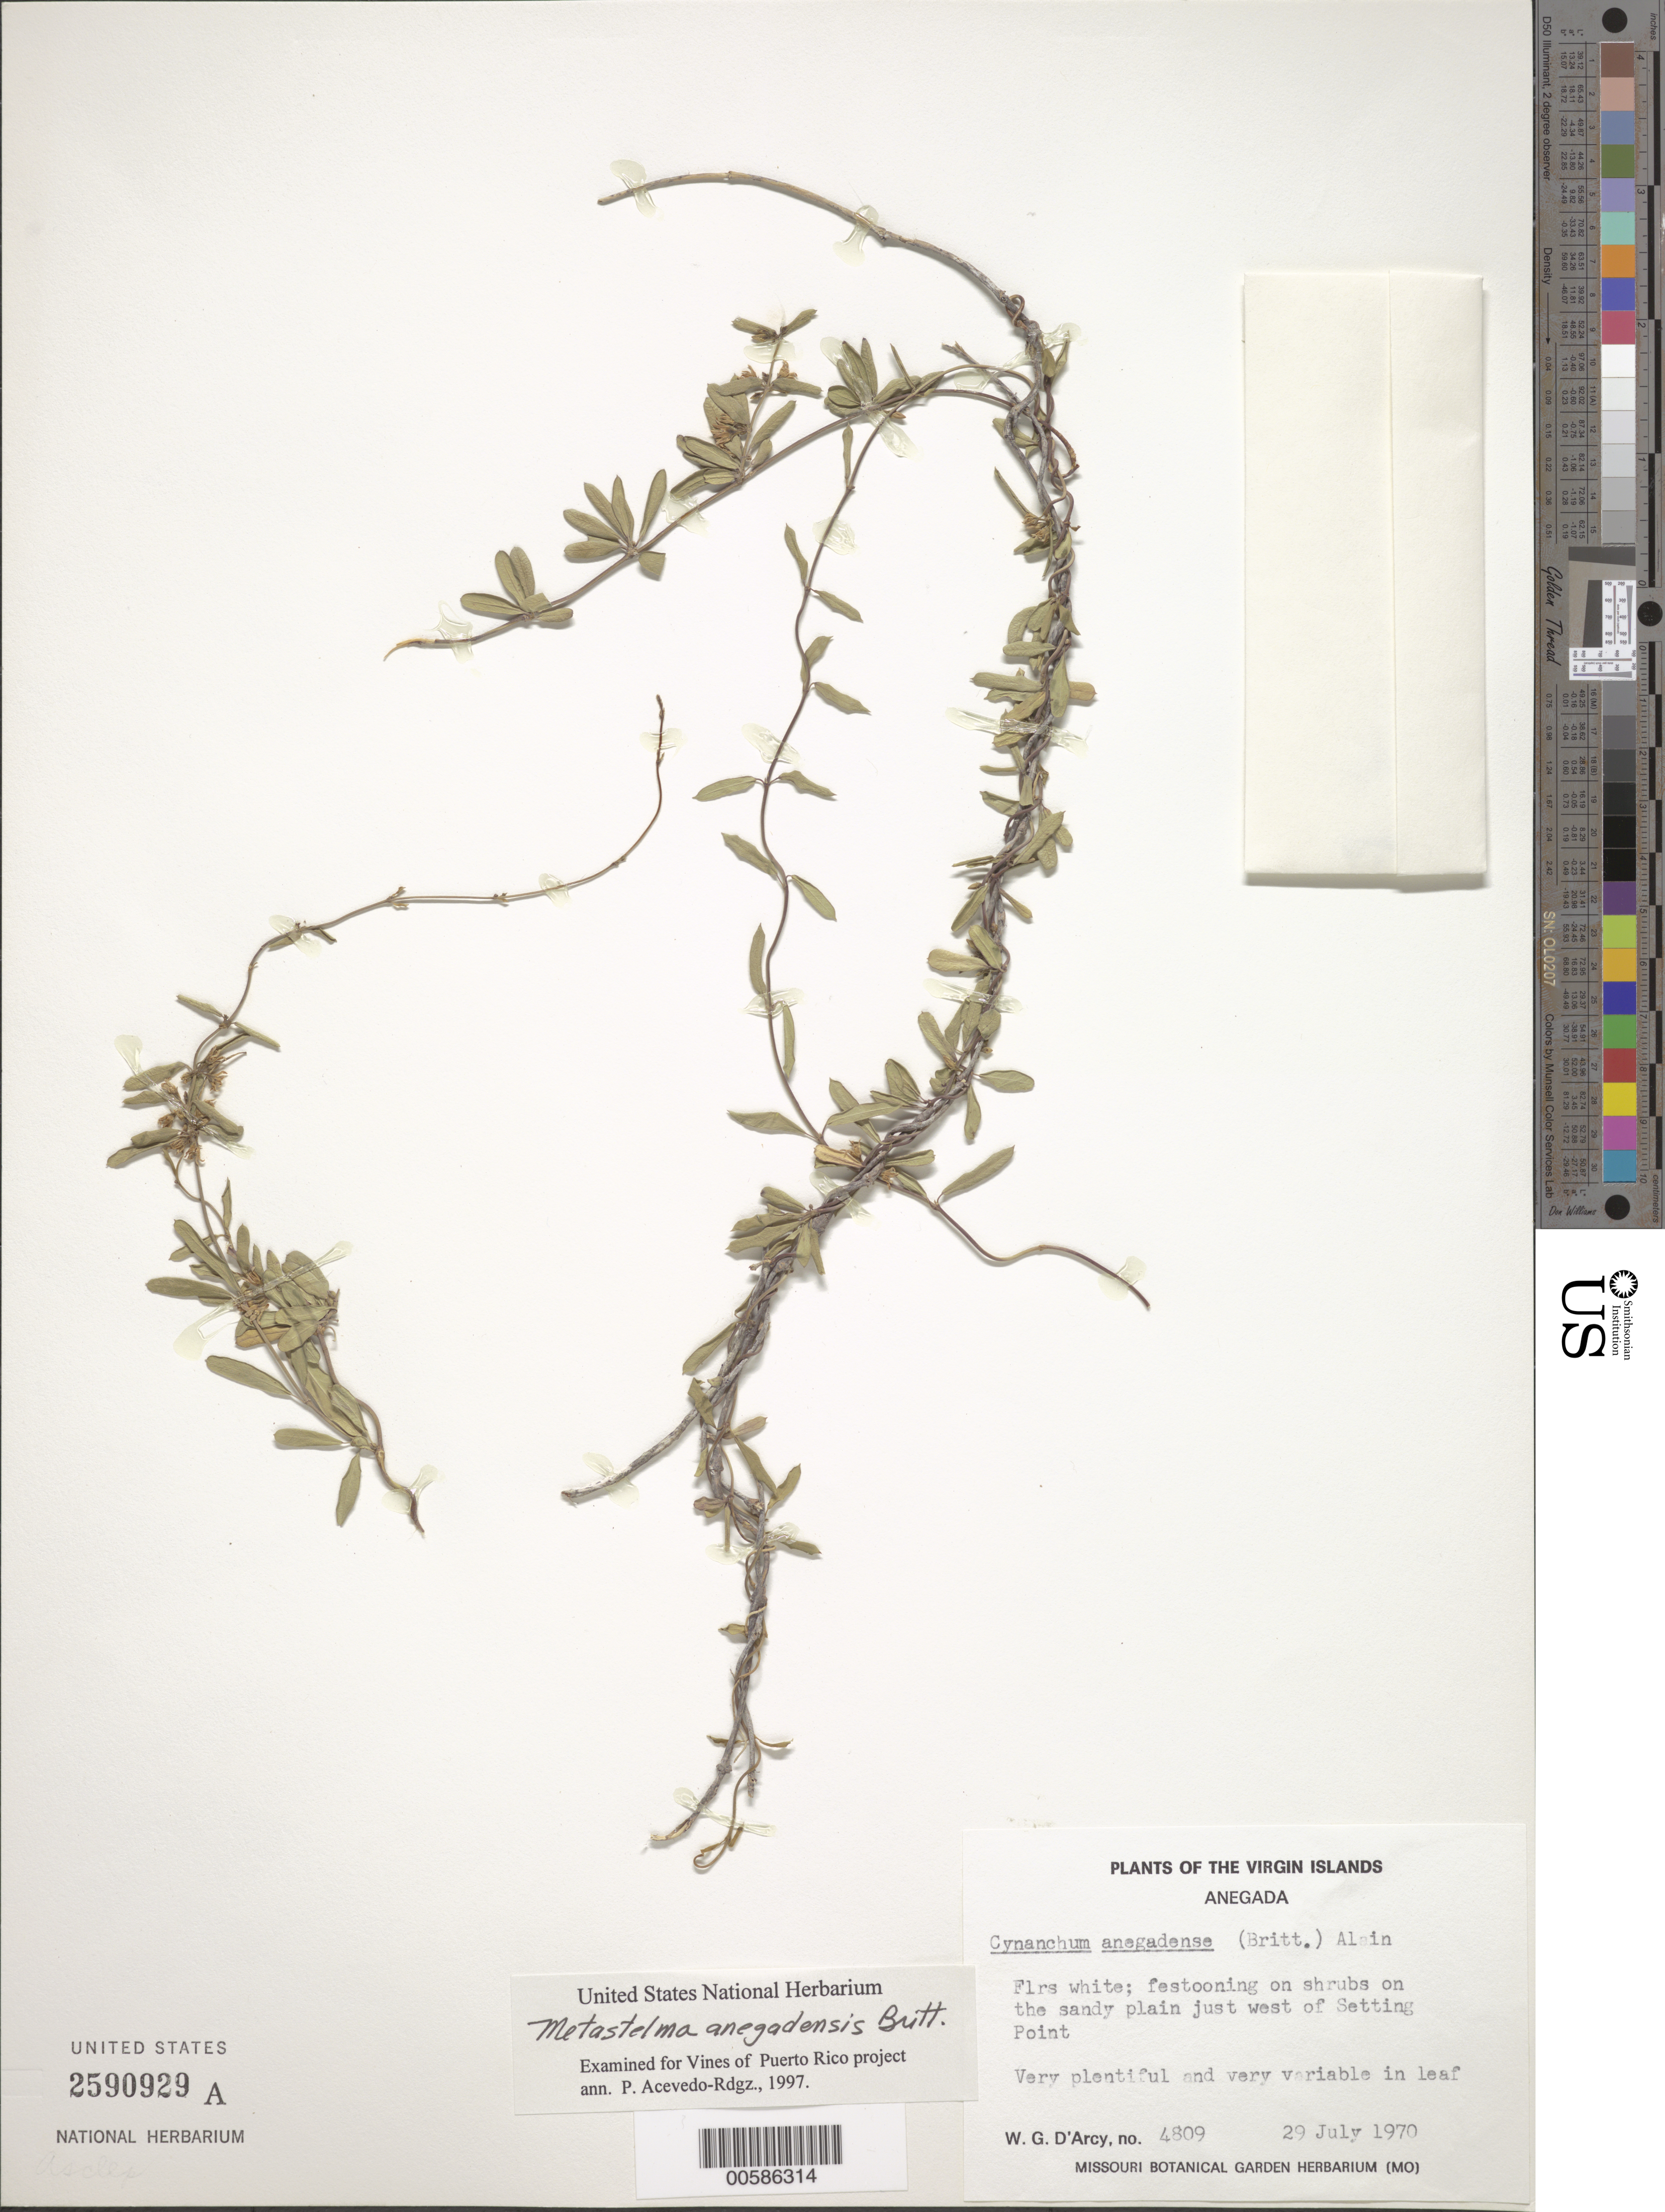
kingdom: Plantae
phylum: Tracheophyta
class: Magnoliopsida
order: Gentianales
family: Apocynaceae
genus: Metastelma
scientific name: Metastelma anegadensis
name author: Britton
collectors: W. G. D'Arcy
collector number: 4809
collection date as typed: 29 Jul 1970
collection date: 1970-07-29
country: British Virgin Islands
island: Anegada I.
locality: just W of Setting Point.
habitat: sandy plain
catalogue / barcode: US 2590929A